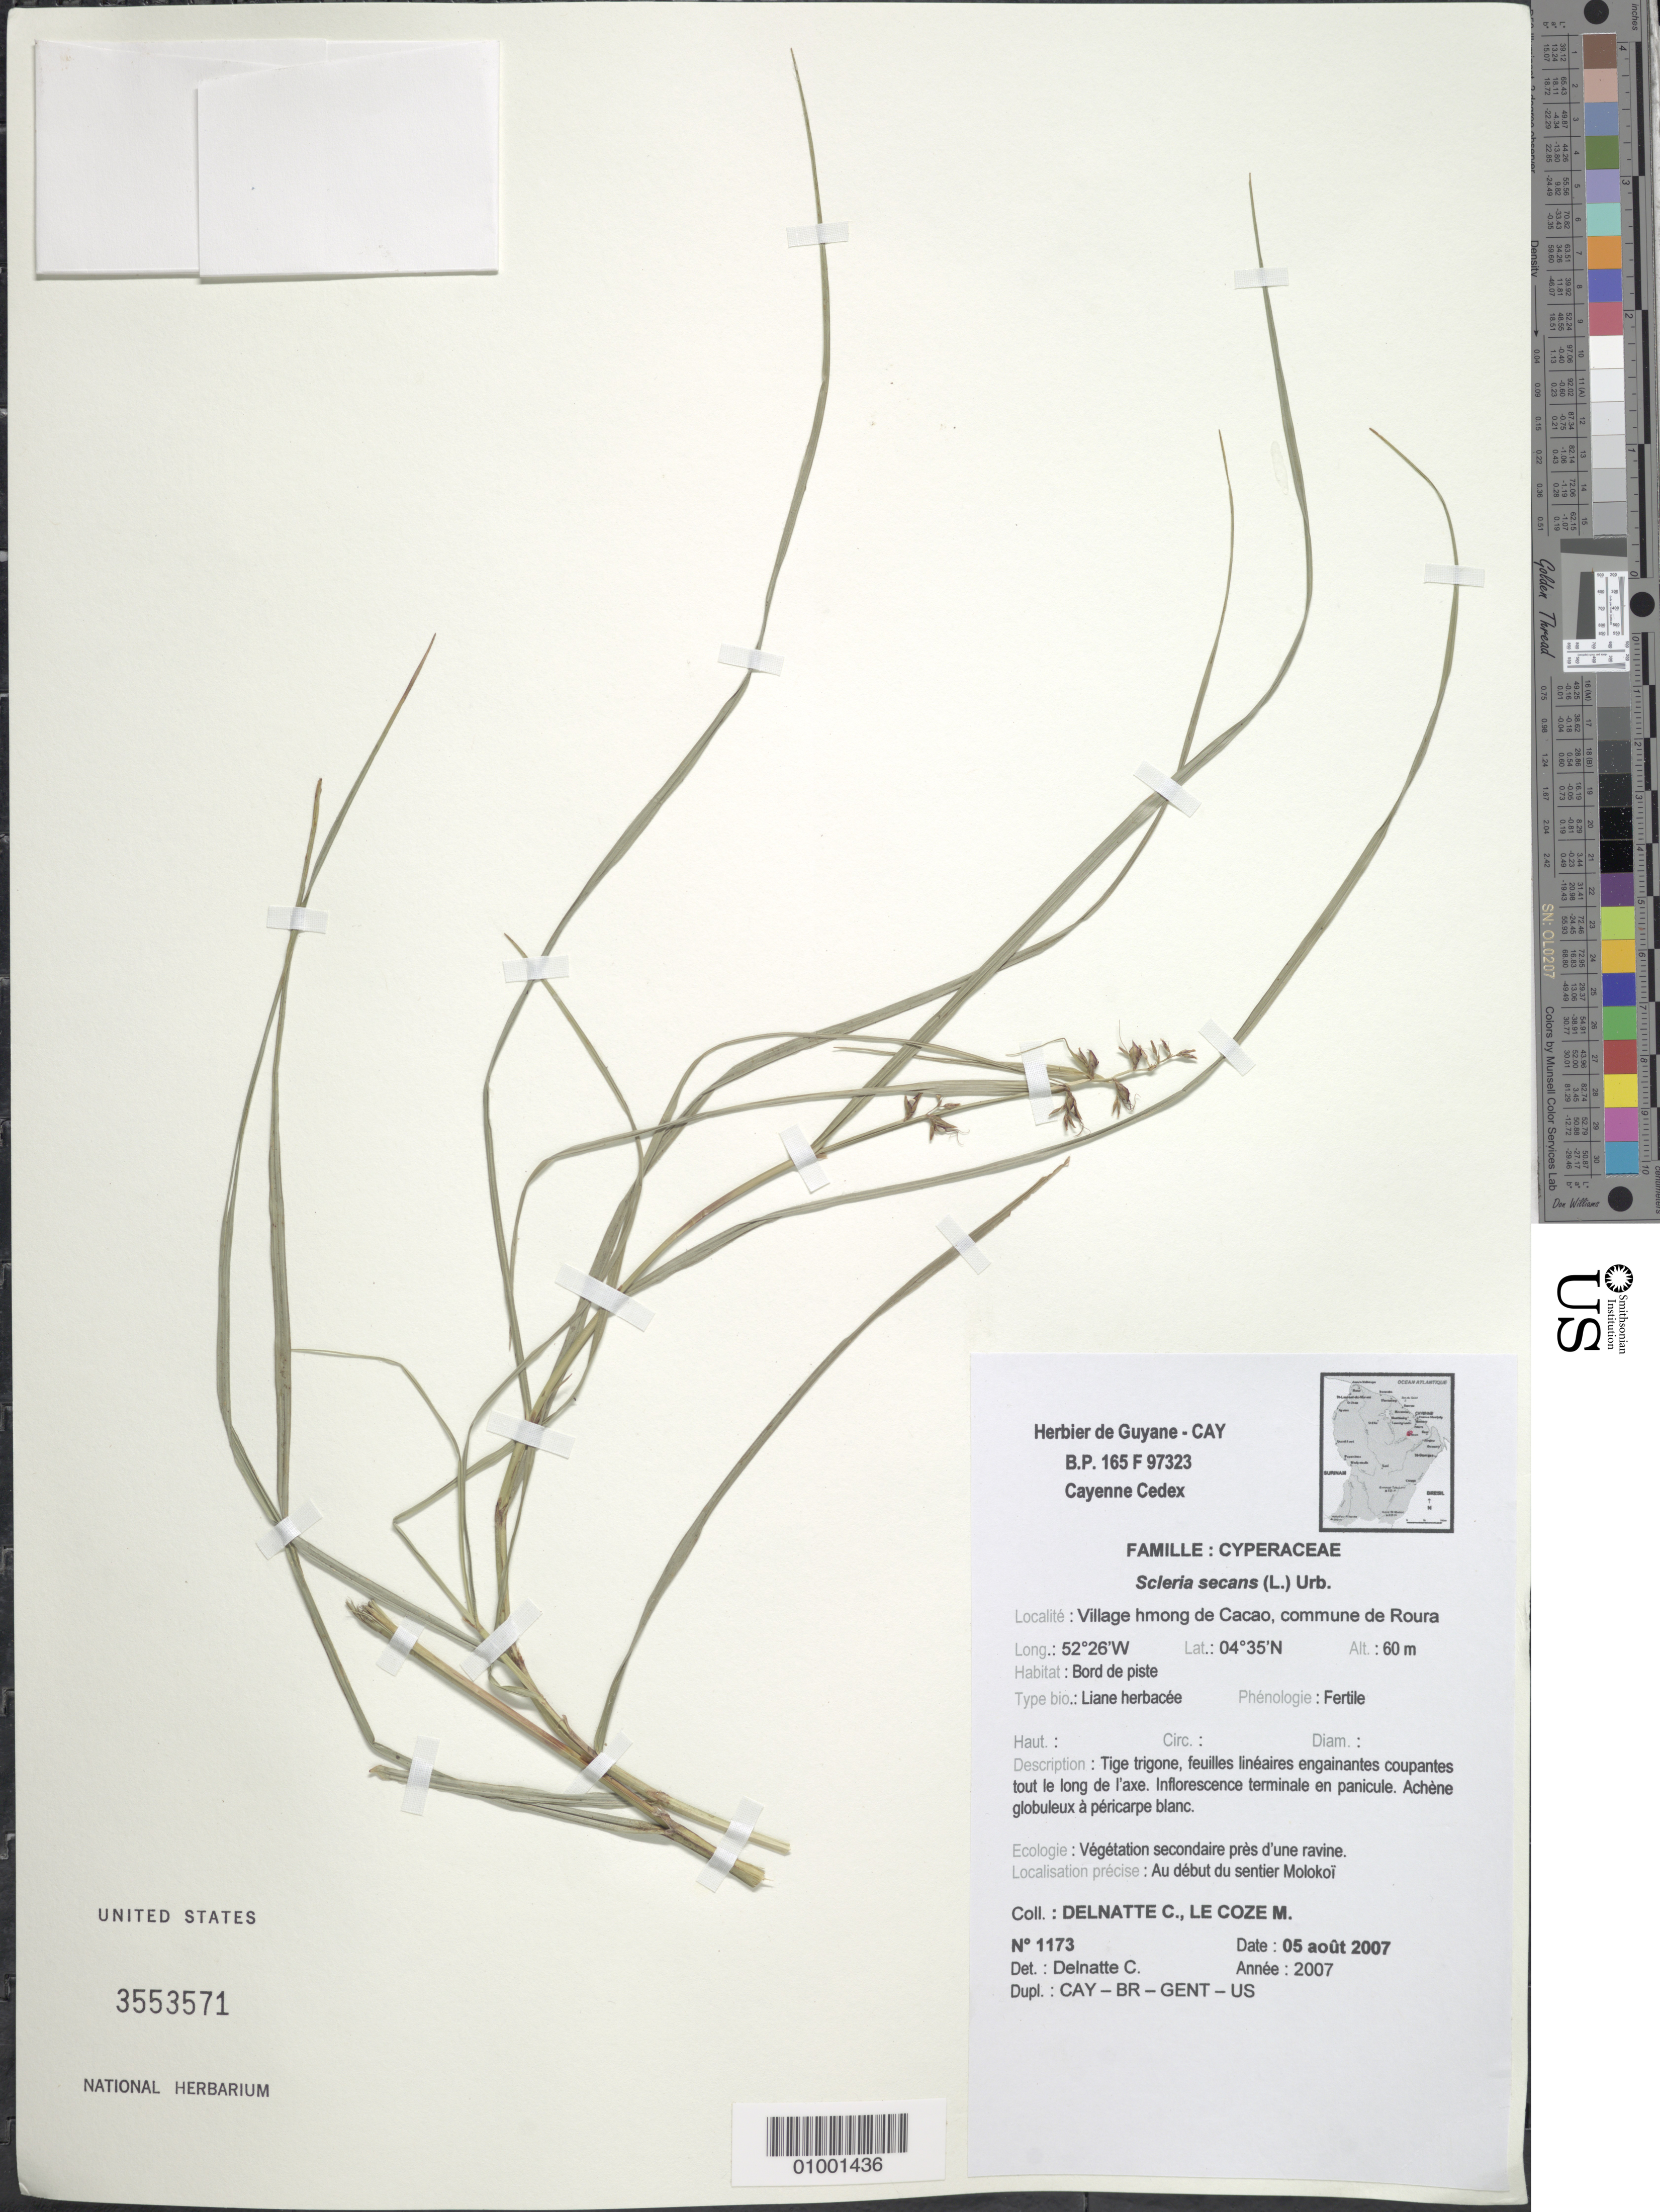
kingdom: Plantae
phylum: Tracheophyta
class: Liliopsida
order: Poales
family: Cyperaceae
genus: Scleria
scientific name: Scleria secans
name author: (L.) Urb.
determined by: Delnatte, C.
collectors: C. Delnatte & M. Le Coze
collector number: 1173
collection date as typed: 5-Aug-07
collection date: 2007-08-05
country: French Guiana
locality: Village hmong de Cacao, commune de Roura. Au debut du sentier Molokoï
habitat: Bord de piste. Vegetation secondaire pres d'une ravine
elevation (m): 60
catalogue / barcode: US 3553571